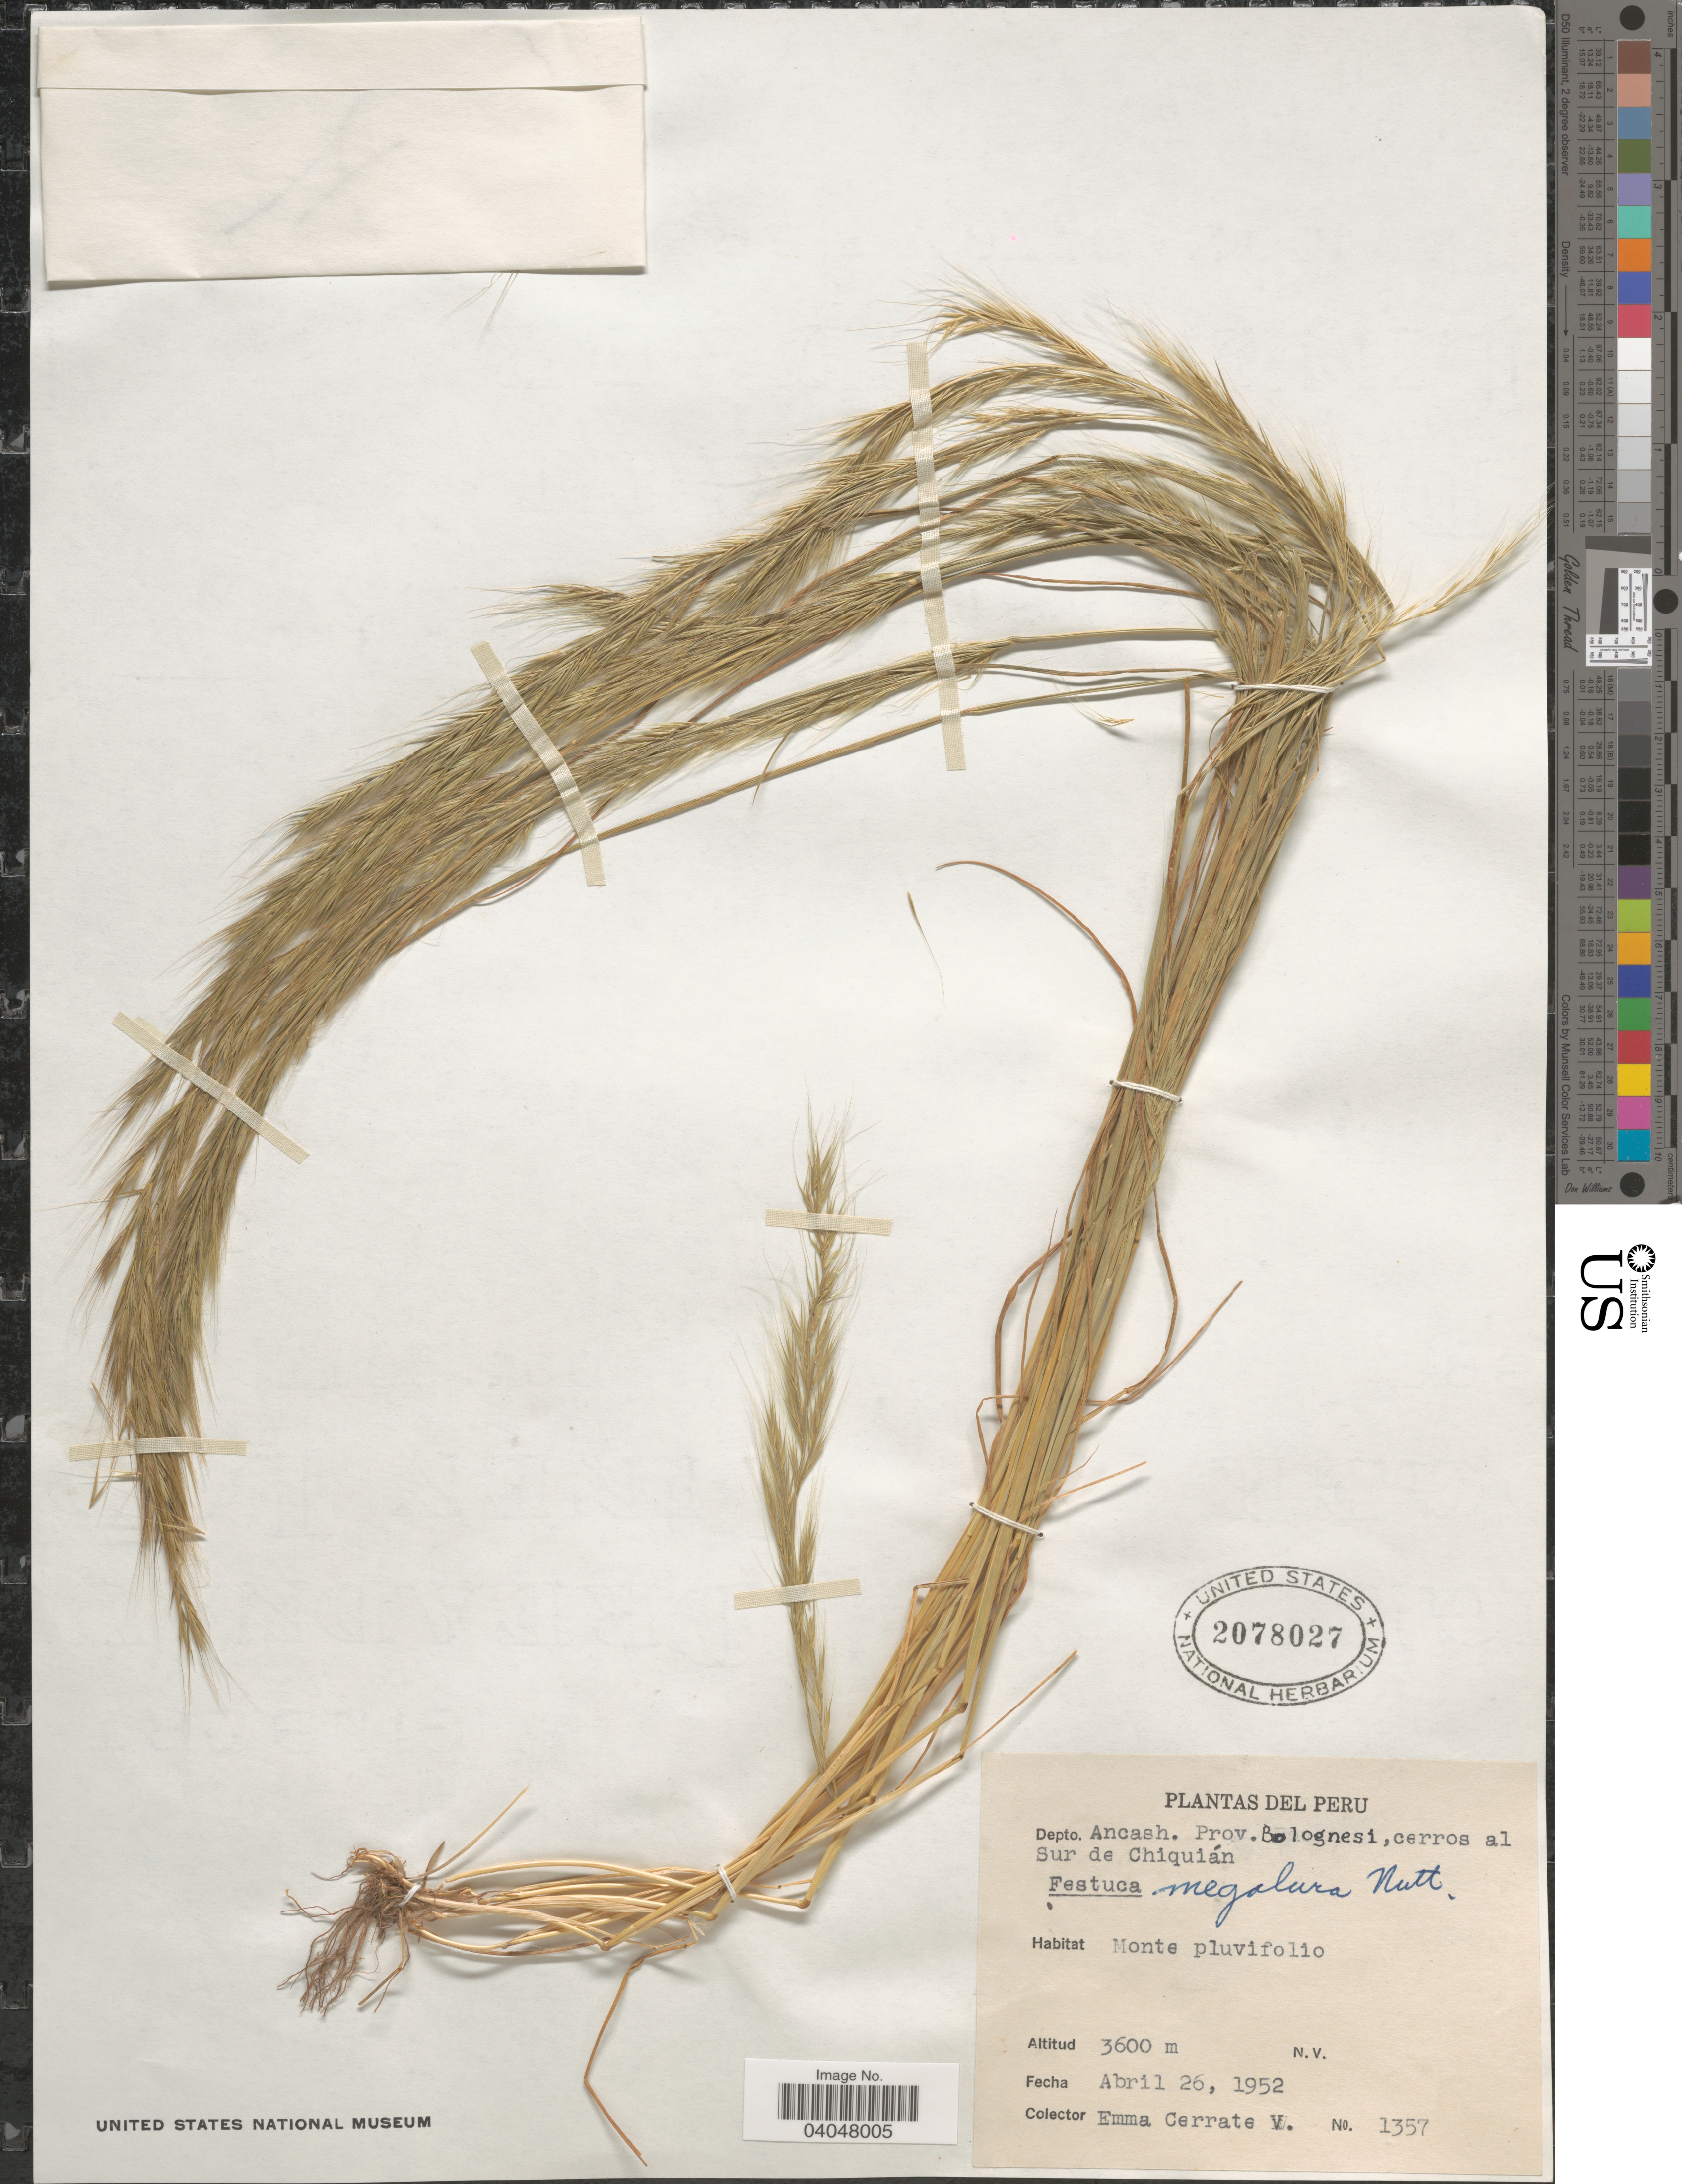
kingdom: Plantae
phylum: Tracheophyta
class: Liliopsida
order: Poales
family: Poaceae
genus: Festuca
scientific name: Festuca megalura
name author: Nutt.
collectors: E. Cerrate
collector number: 1357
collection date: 1952-04-26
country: Peru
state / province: Ancash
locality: Depto. Ancash. Prov. Bolognesi, cerros al Sur de Chiquián.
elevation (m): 3600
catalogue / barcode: US 2078027